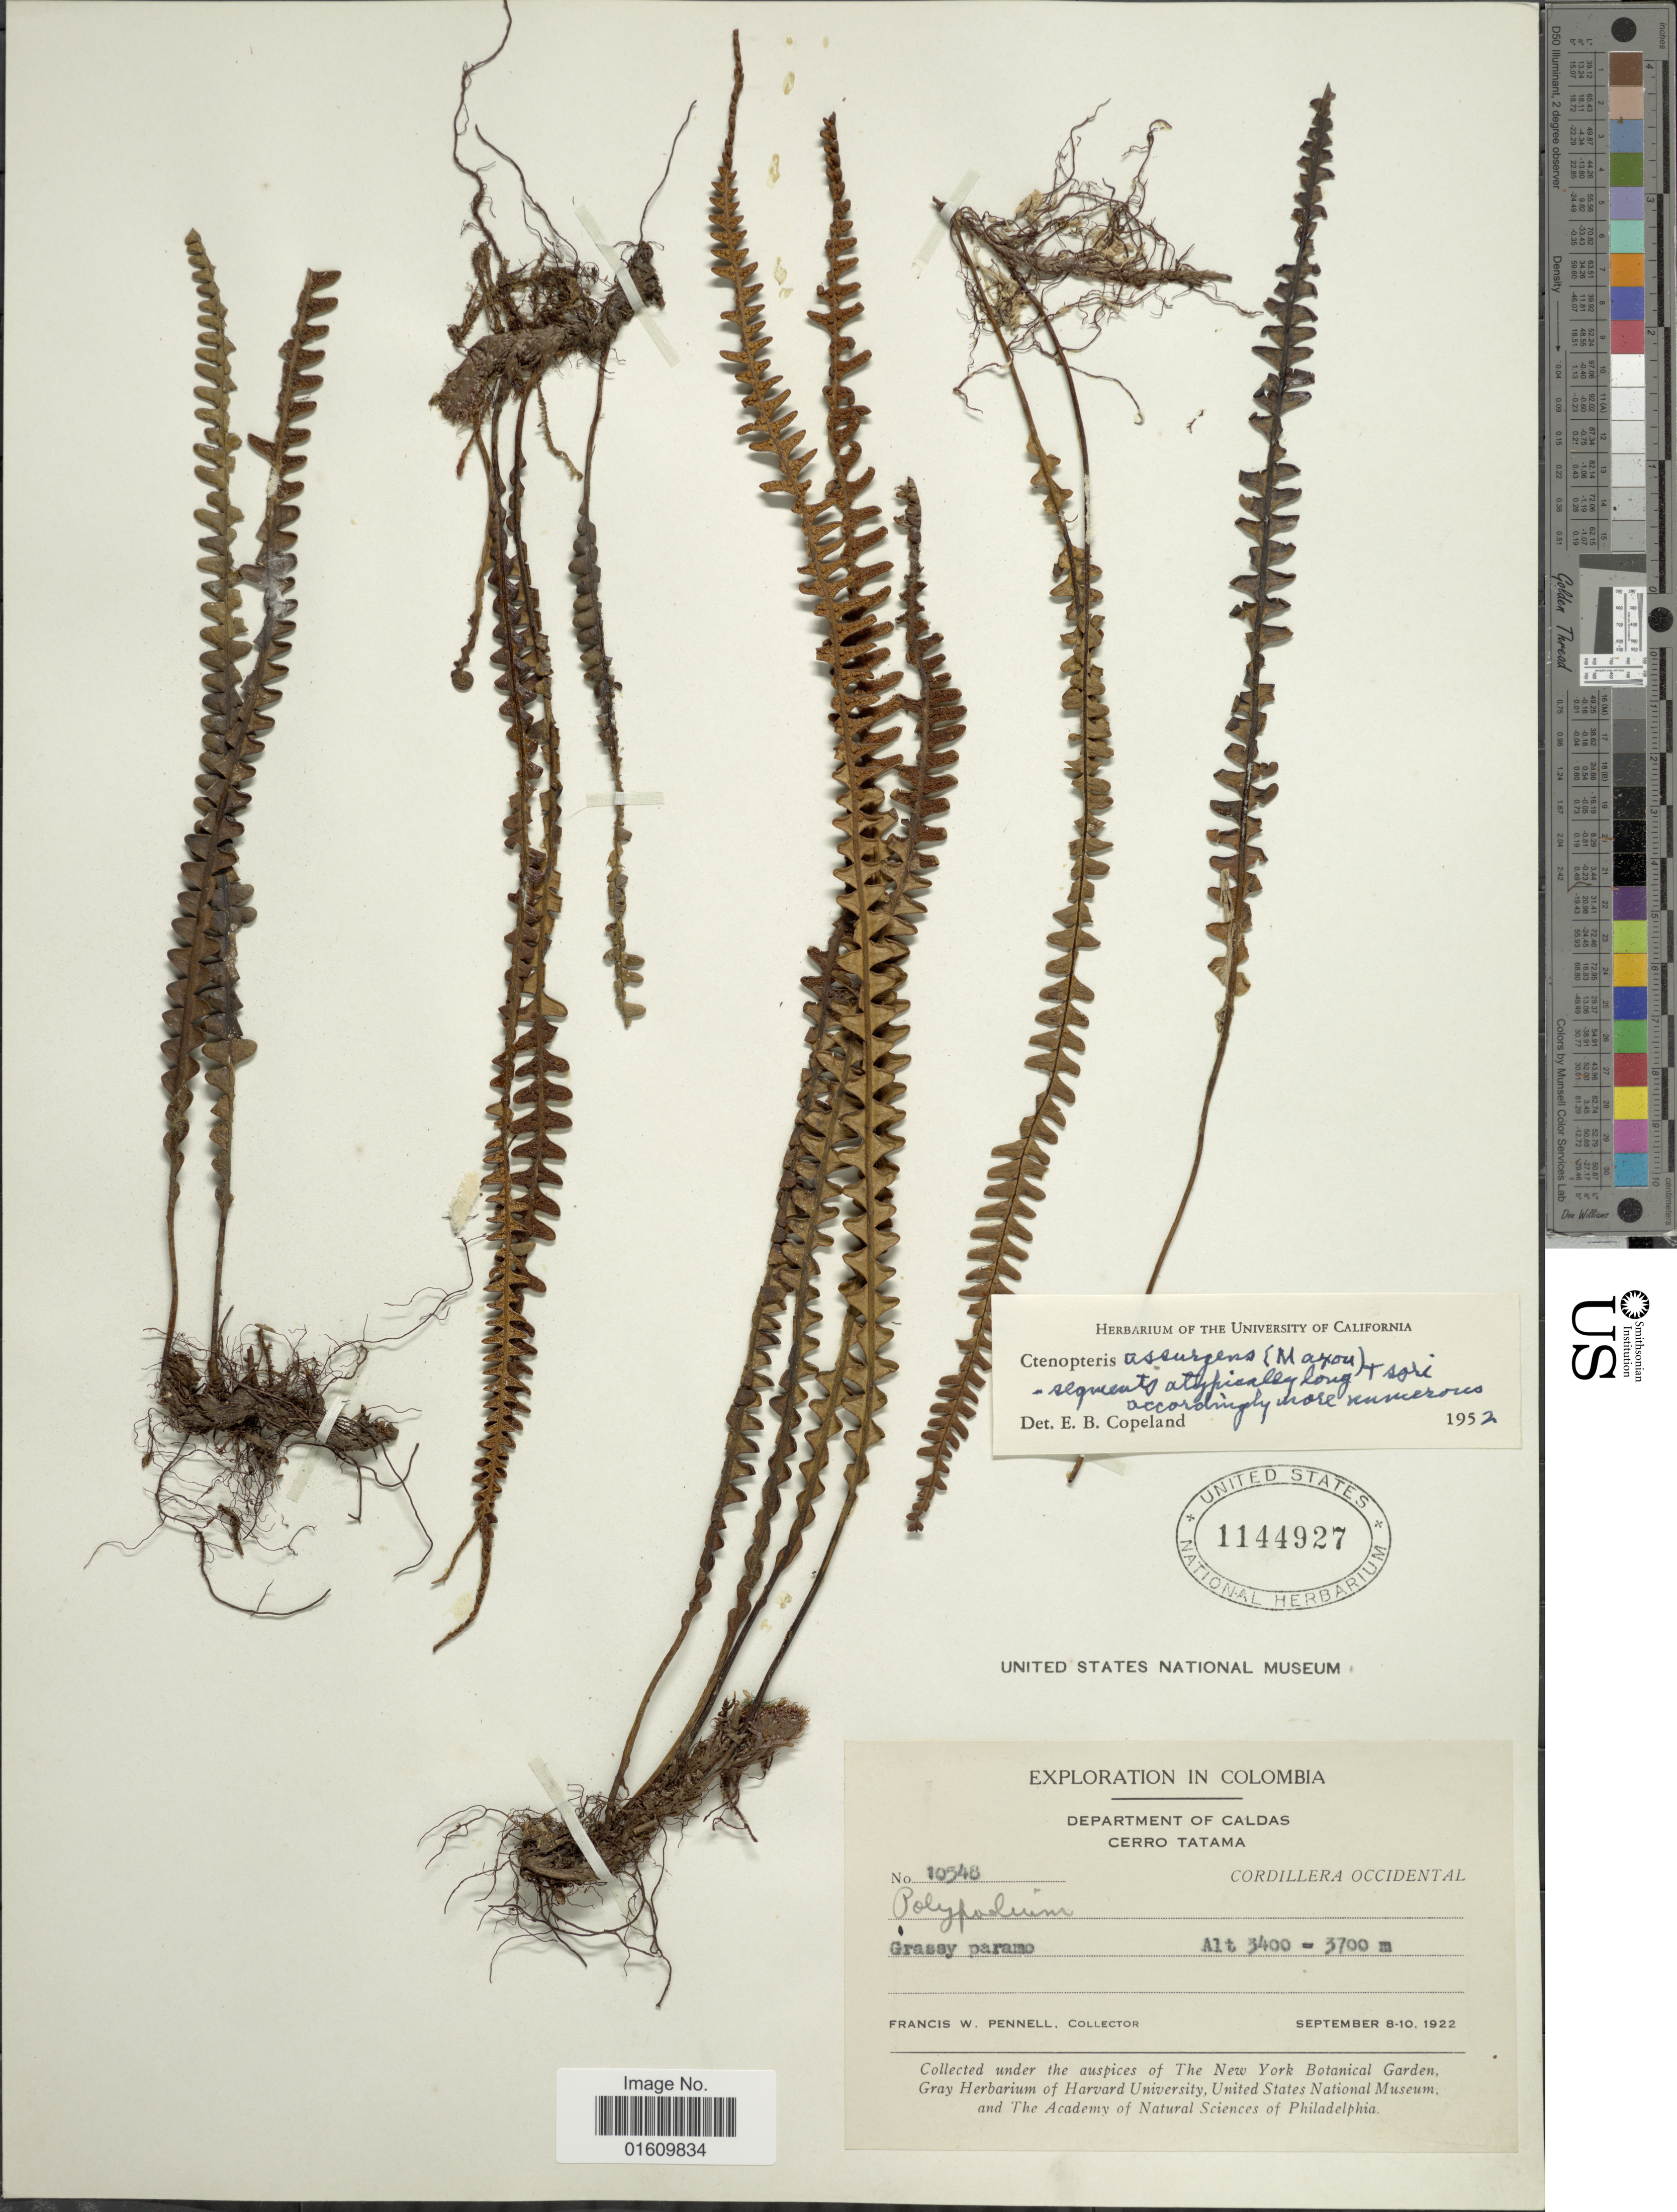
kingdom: Plantae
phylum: Tracheophyta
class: Polypodiopsida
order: Polypodiales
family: Polypodiaceae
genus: Melpomene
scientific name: Melpomene assurgens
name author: (Maxon) A.R. Sm. & R.C. Moran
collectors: F. W. Pennell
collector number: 10548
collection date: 1922-09-08/1922-09-10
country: Colombia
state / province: Caldas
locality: Departmenet of Caldas, Rio San Rafael, below Cerro Tatama, Cordillera Occidental, grassy paramo.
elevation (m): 3400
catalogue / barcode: US 1144927